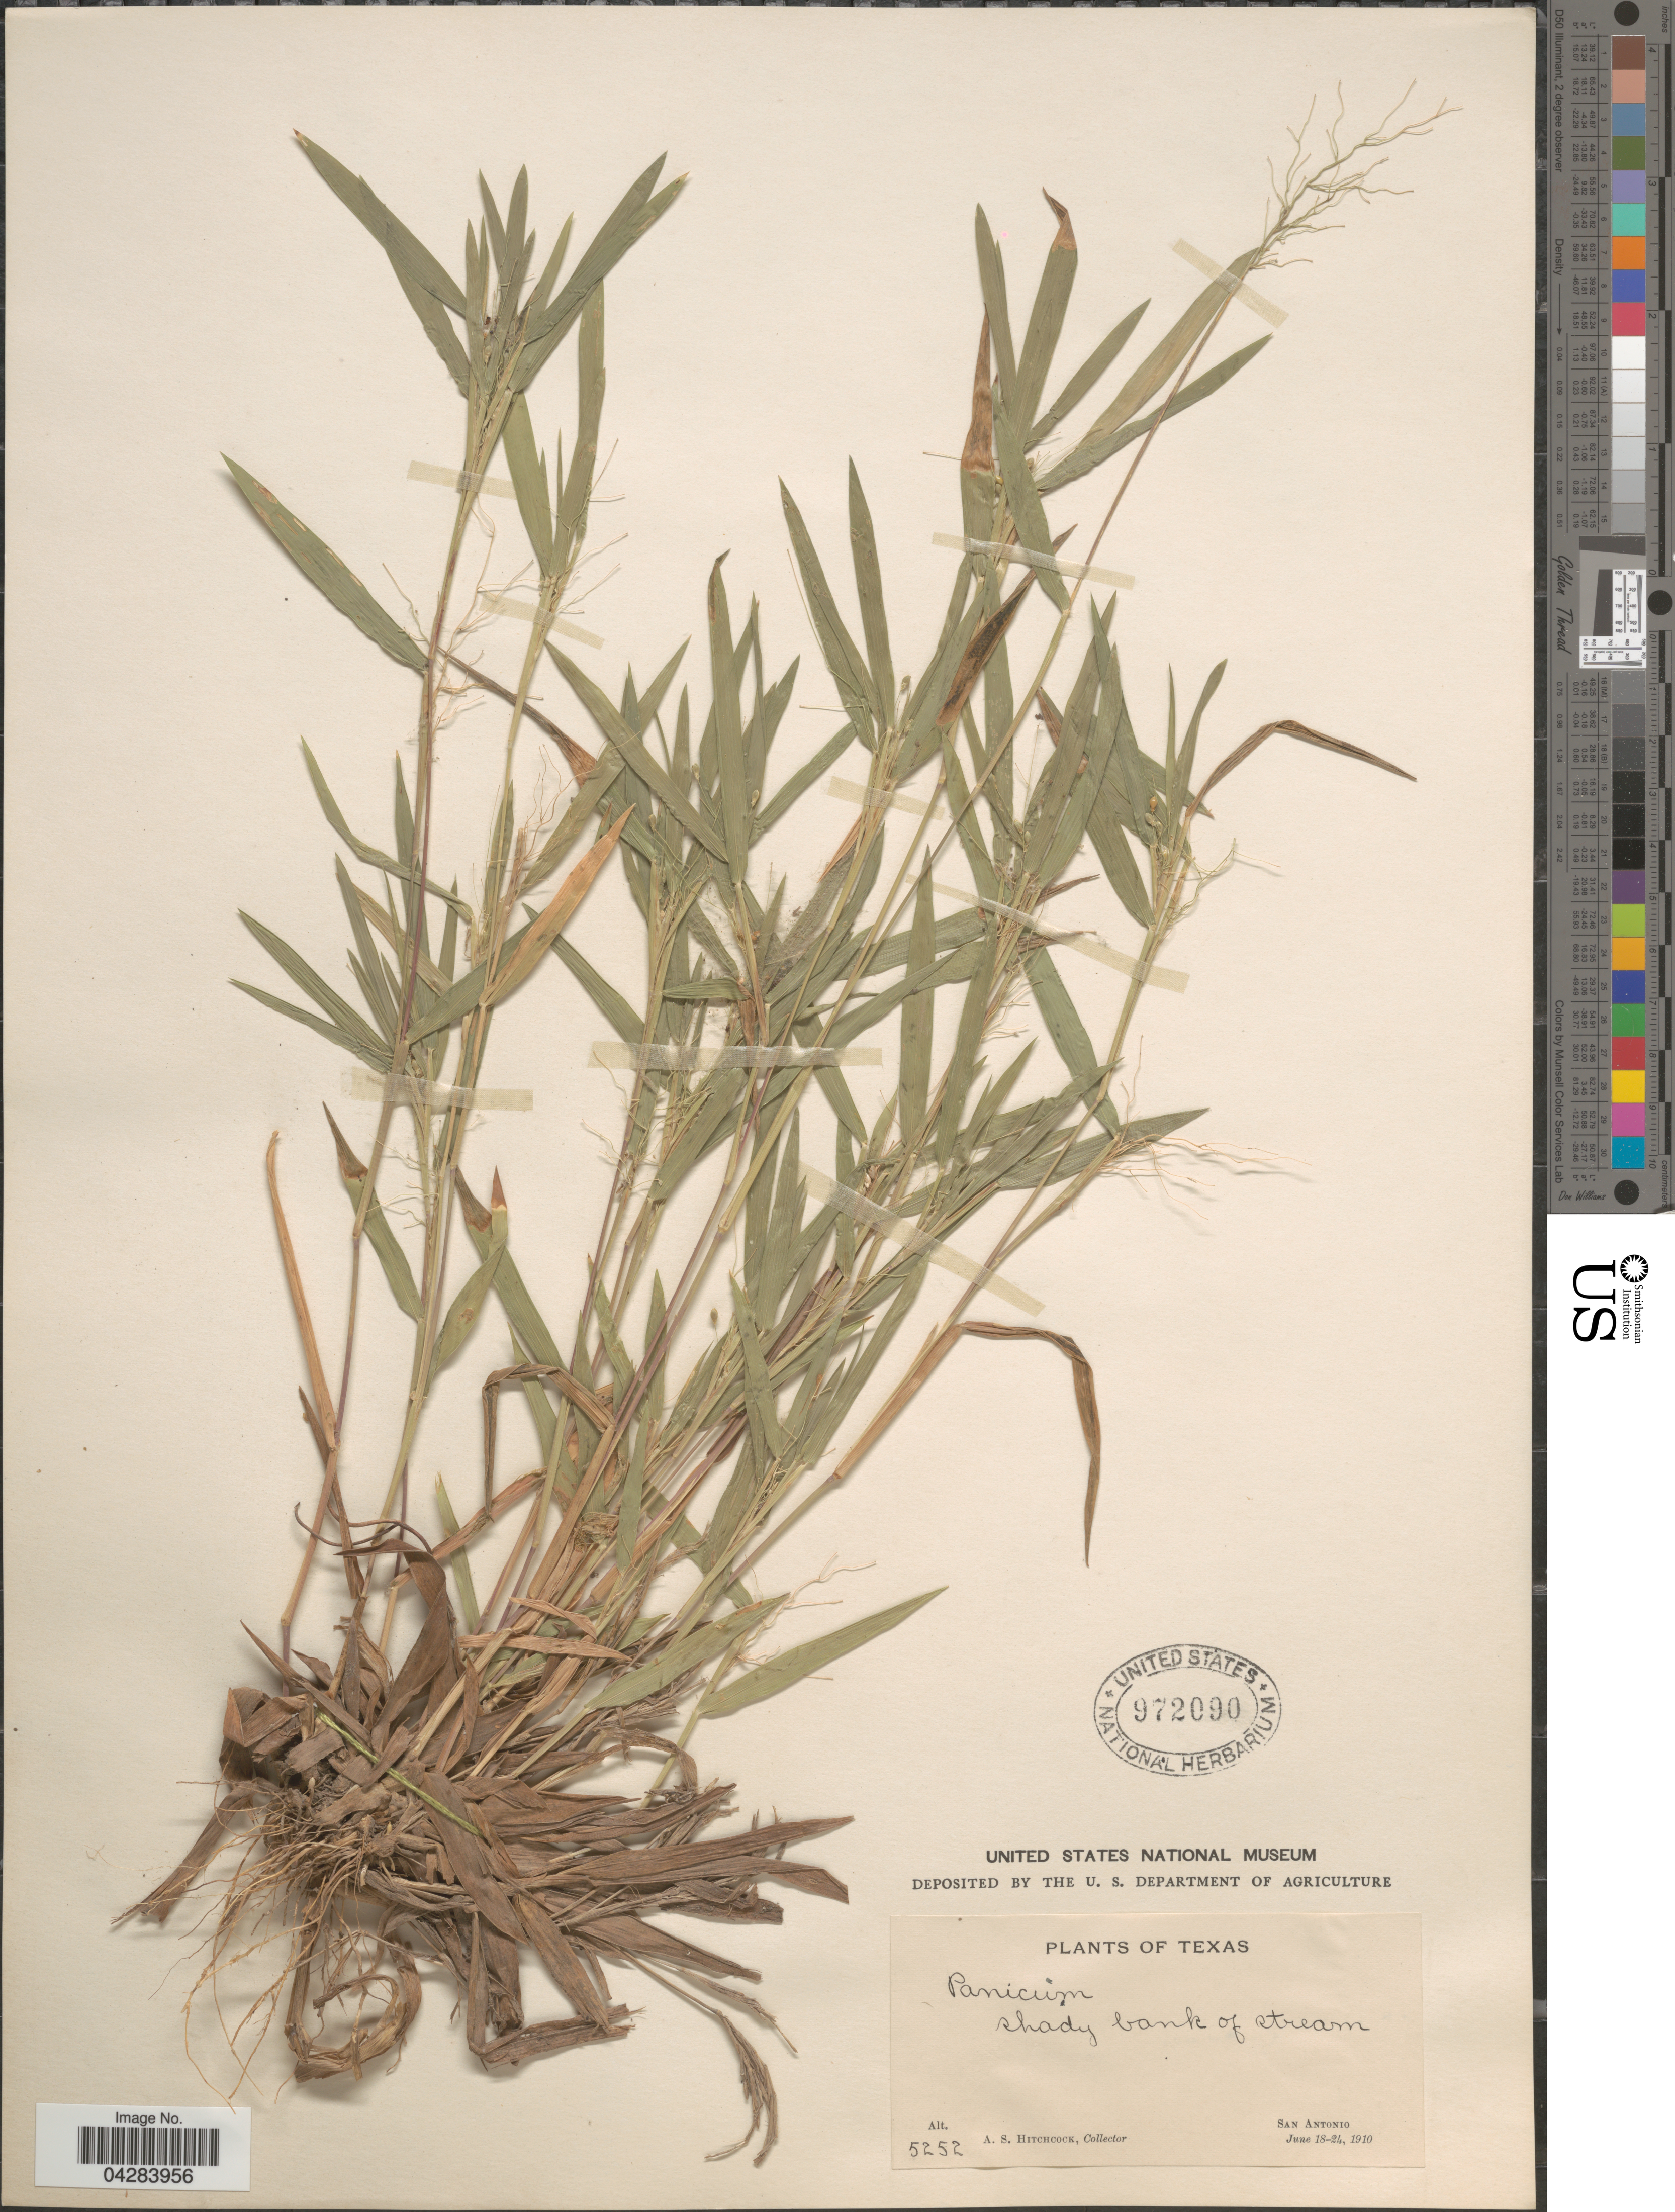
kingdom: Plantae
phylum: Tracheophyta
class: Liliopsida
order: Poales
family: Poaceae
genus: Dichanthelium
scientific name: Dichanthelium oligosanthes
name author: (Schult.) Gould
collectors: A. S. Hitchcock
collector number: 5252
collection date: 1910-06-18/1910-06-24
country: United States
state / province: Texas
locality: Shady bank of stream. San Antonio.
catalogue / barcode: US 972090